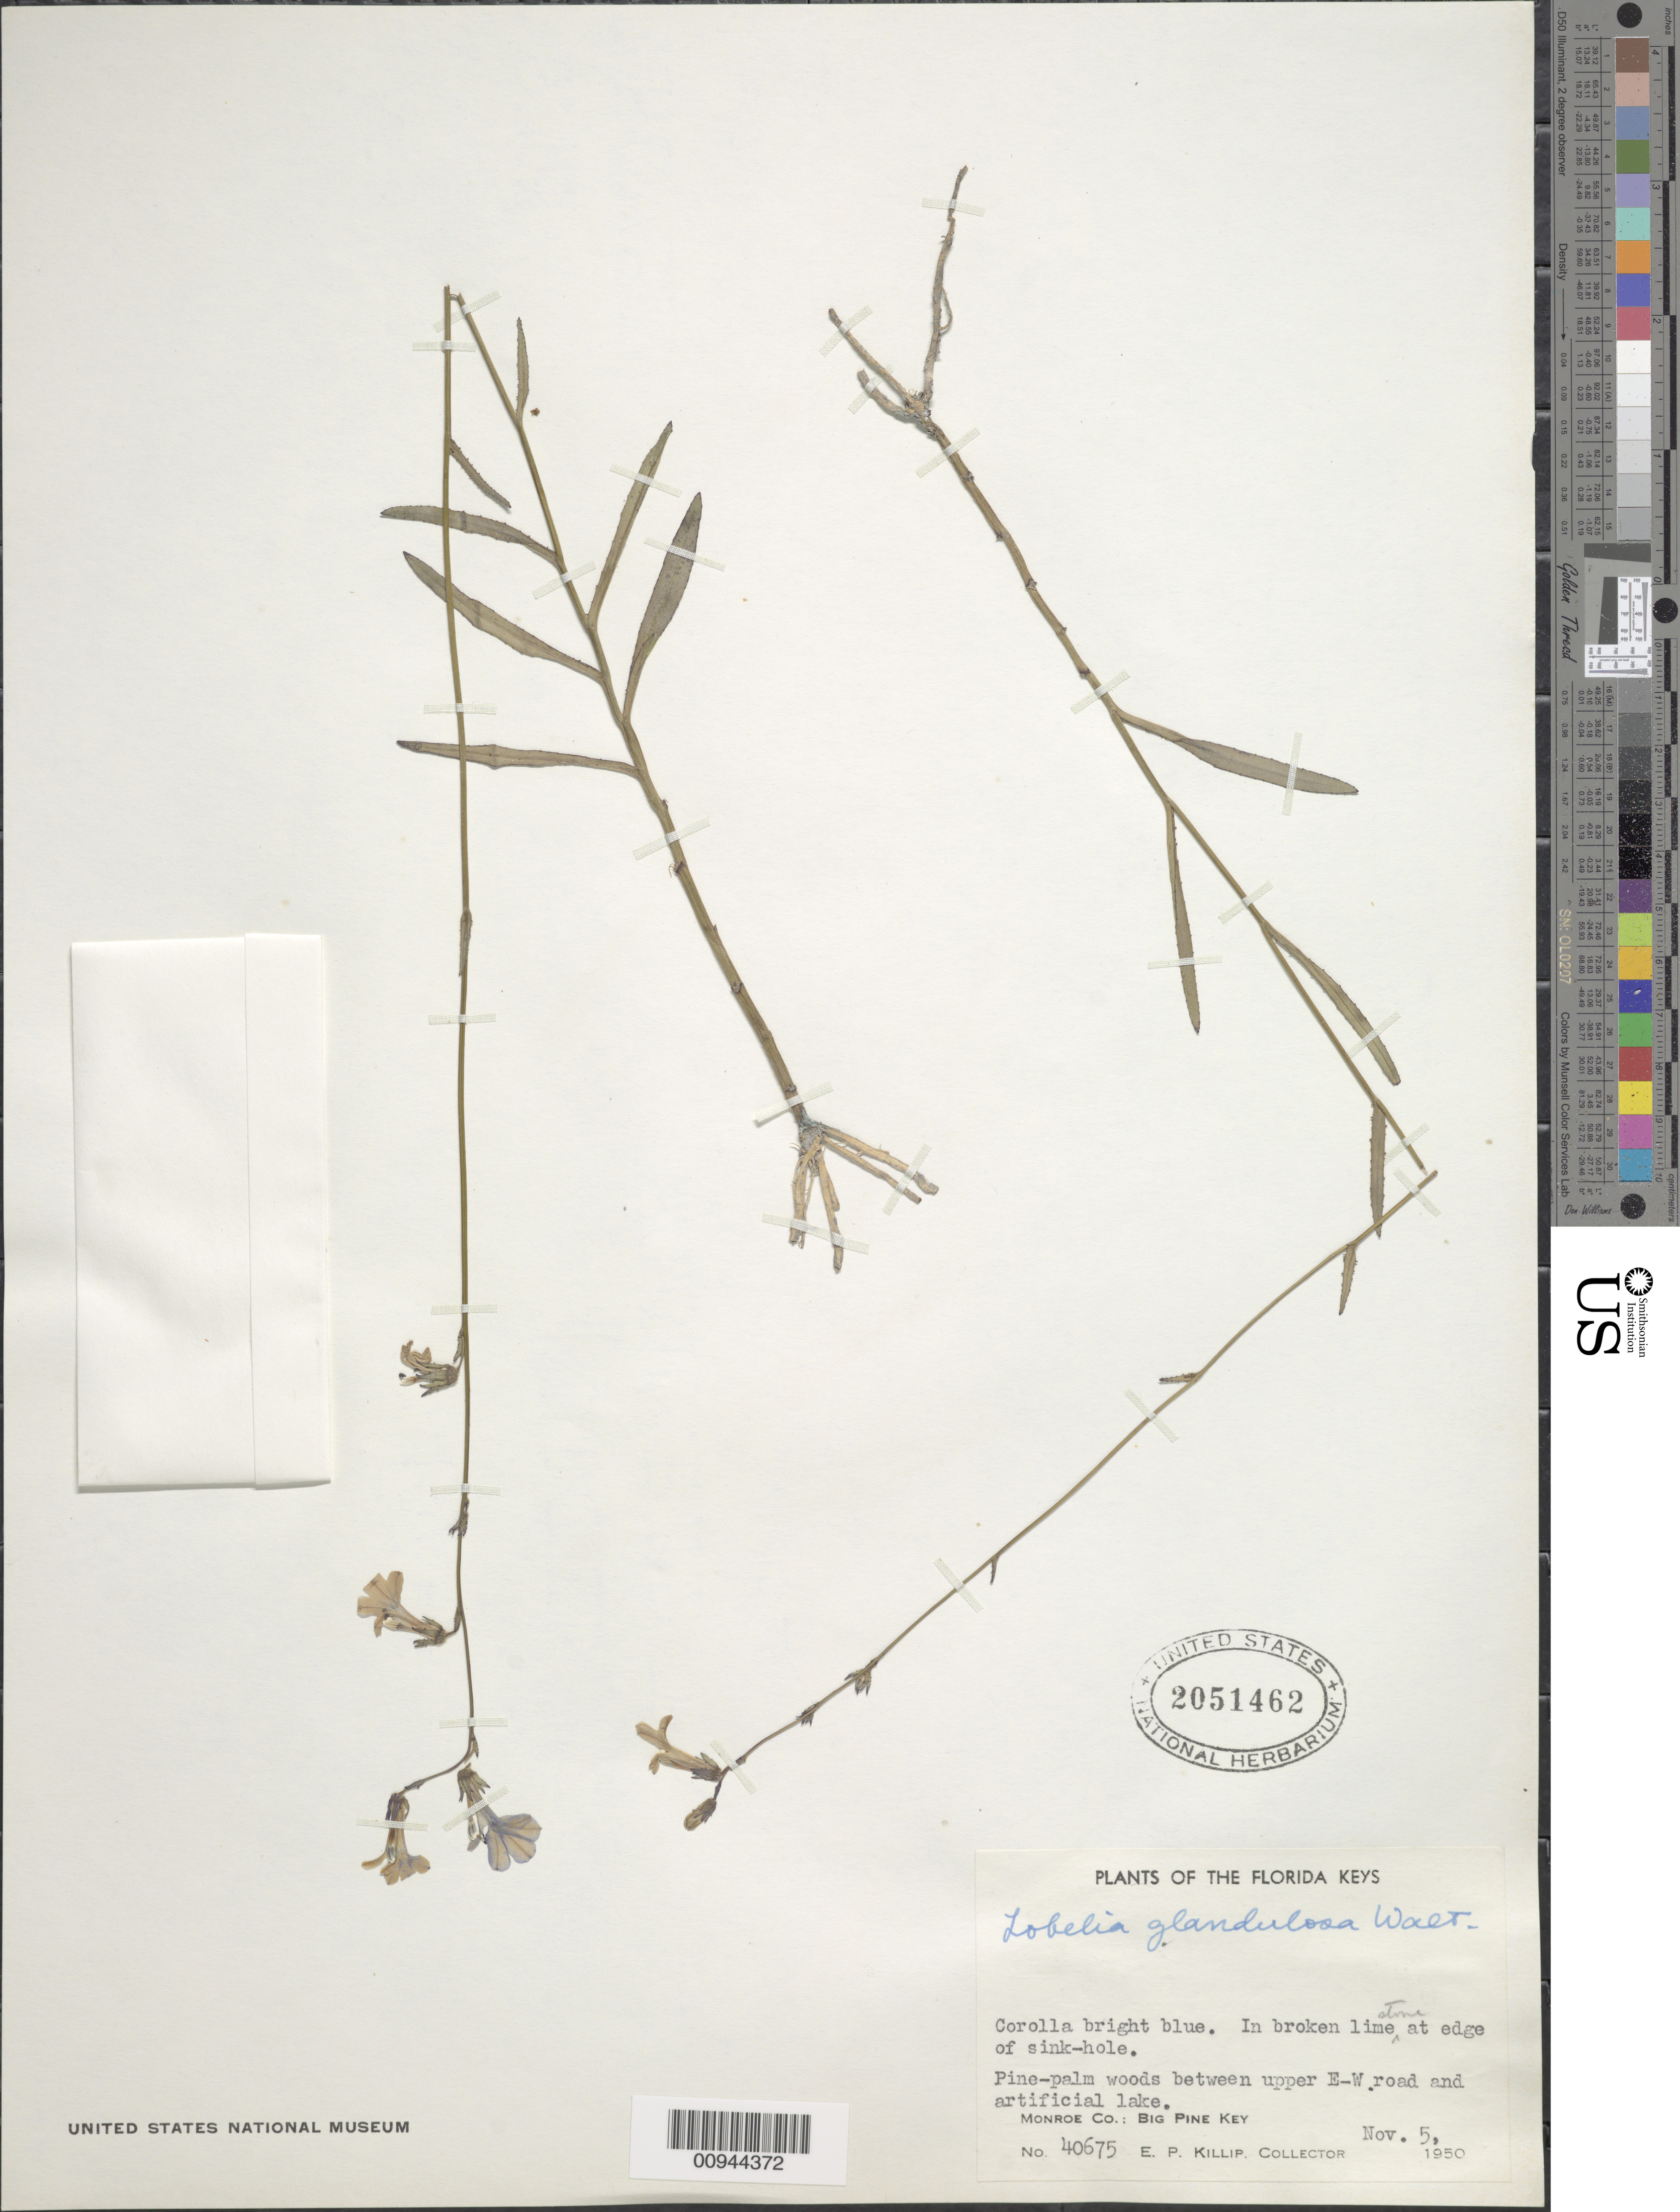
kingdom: Plantae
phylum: Tracheophyta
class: Magnoliopsida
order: Asterales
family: Campanulaceae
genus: Lobelia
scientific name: Lobelia glandulosa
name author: Walter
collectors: E. P. Killip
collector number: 40675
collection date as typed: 05 Nov 1950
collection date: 1950-11-05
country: United States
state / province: Florida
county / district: Monroe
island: Big Pine Key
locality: Between upper E-W road and artificial lake; Big Pine Key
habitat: in broken limstone at edge of sinkhole, pine-palm woods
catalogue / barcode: US 2051462